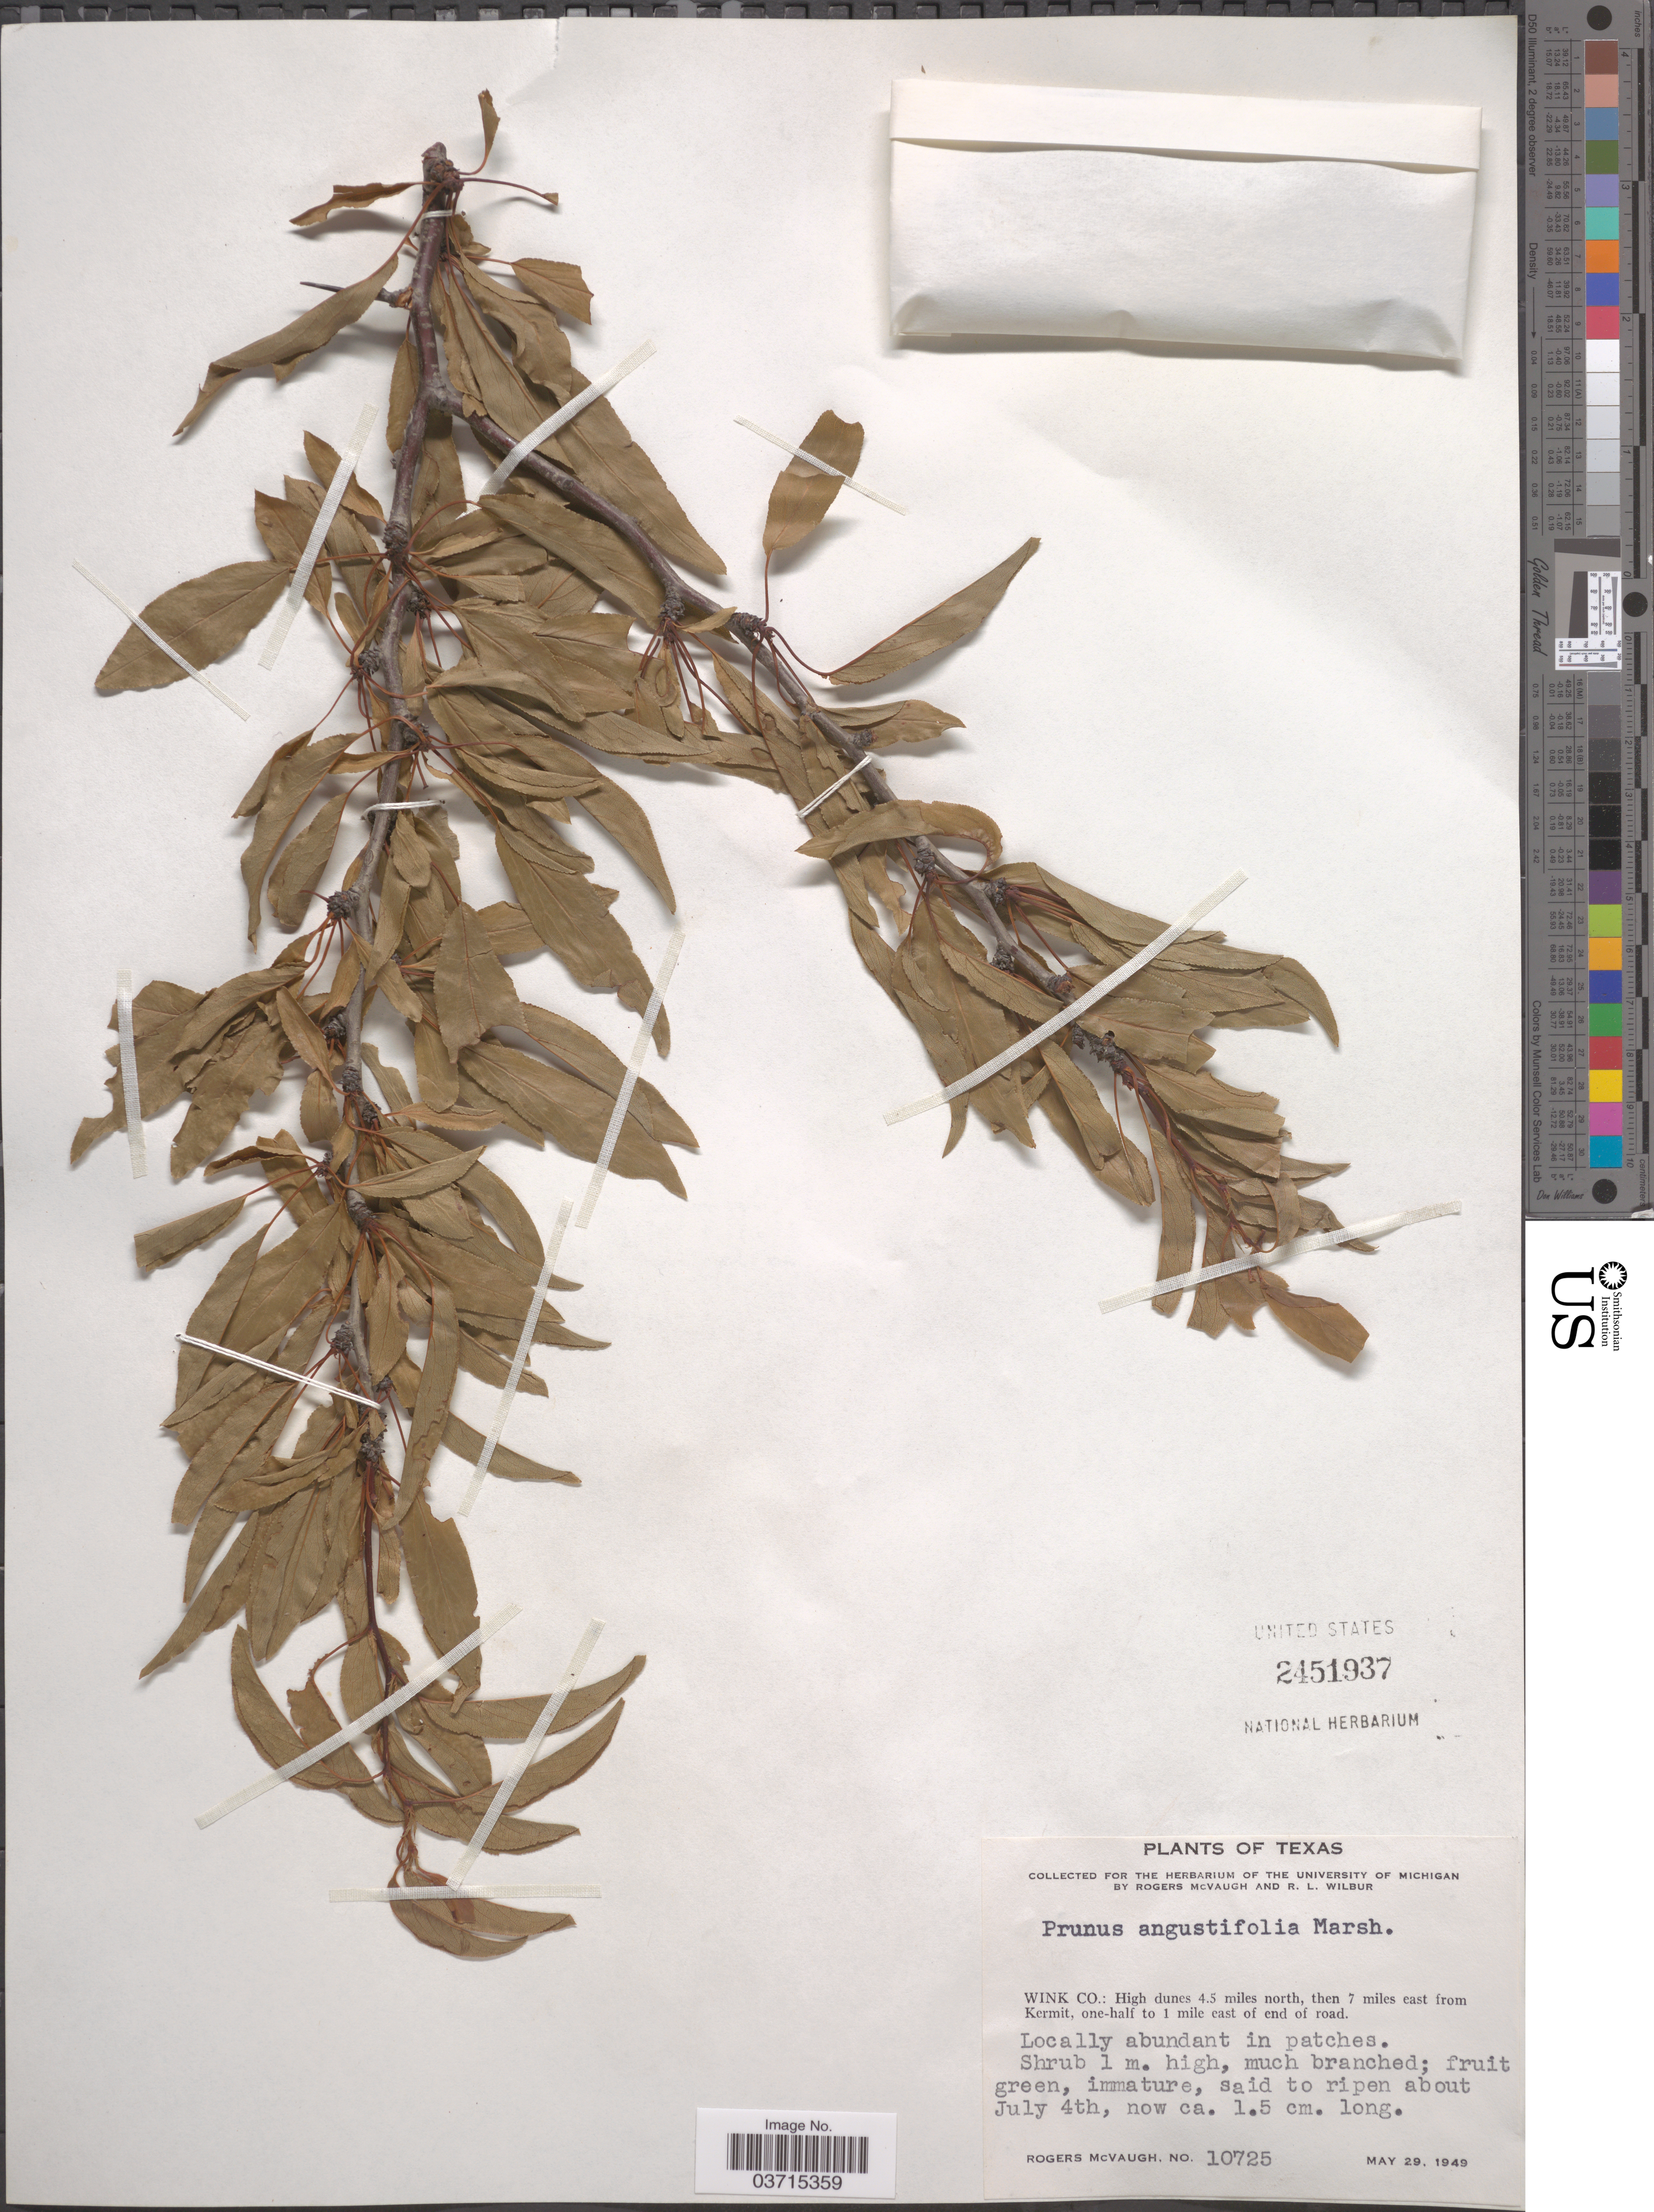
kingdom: Plantae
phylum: Tracheophyta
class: Magnoliopsida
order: Rosales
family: Rosaceae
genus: Prunus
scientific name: Prunus angustifolia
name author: Marshall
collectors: R. McVaugh & R. L. Wilbur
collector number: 10725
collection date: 1949-05-29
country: United States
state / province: Texas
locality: Wink Co.: 4.5 miles north, then 7 miles east of Kermit, one-half to 1 mile east of end of road.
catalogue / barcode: US 2451937